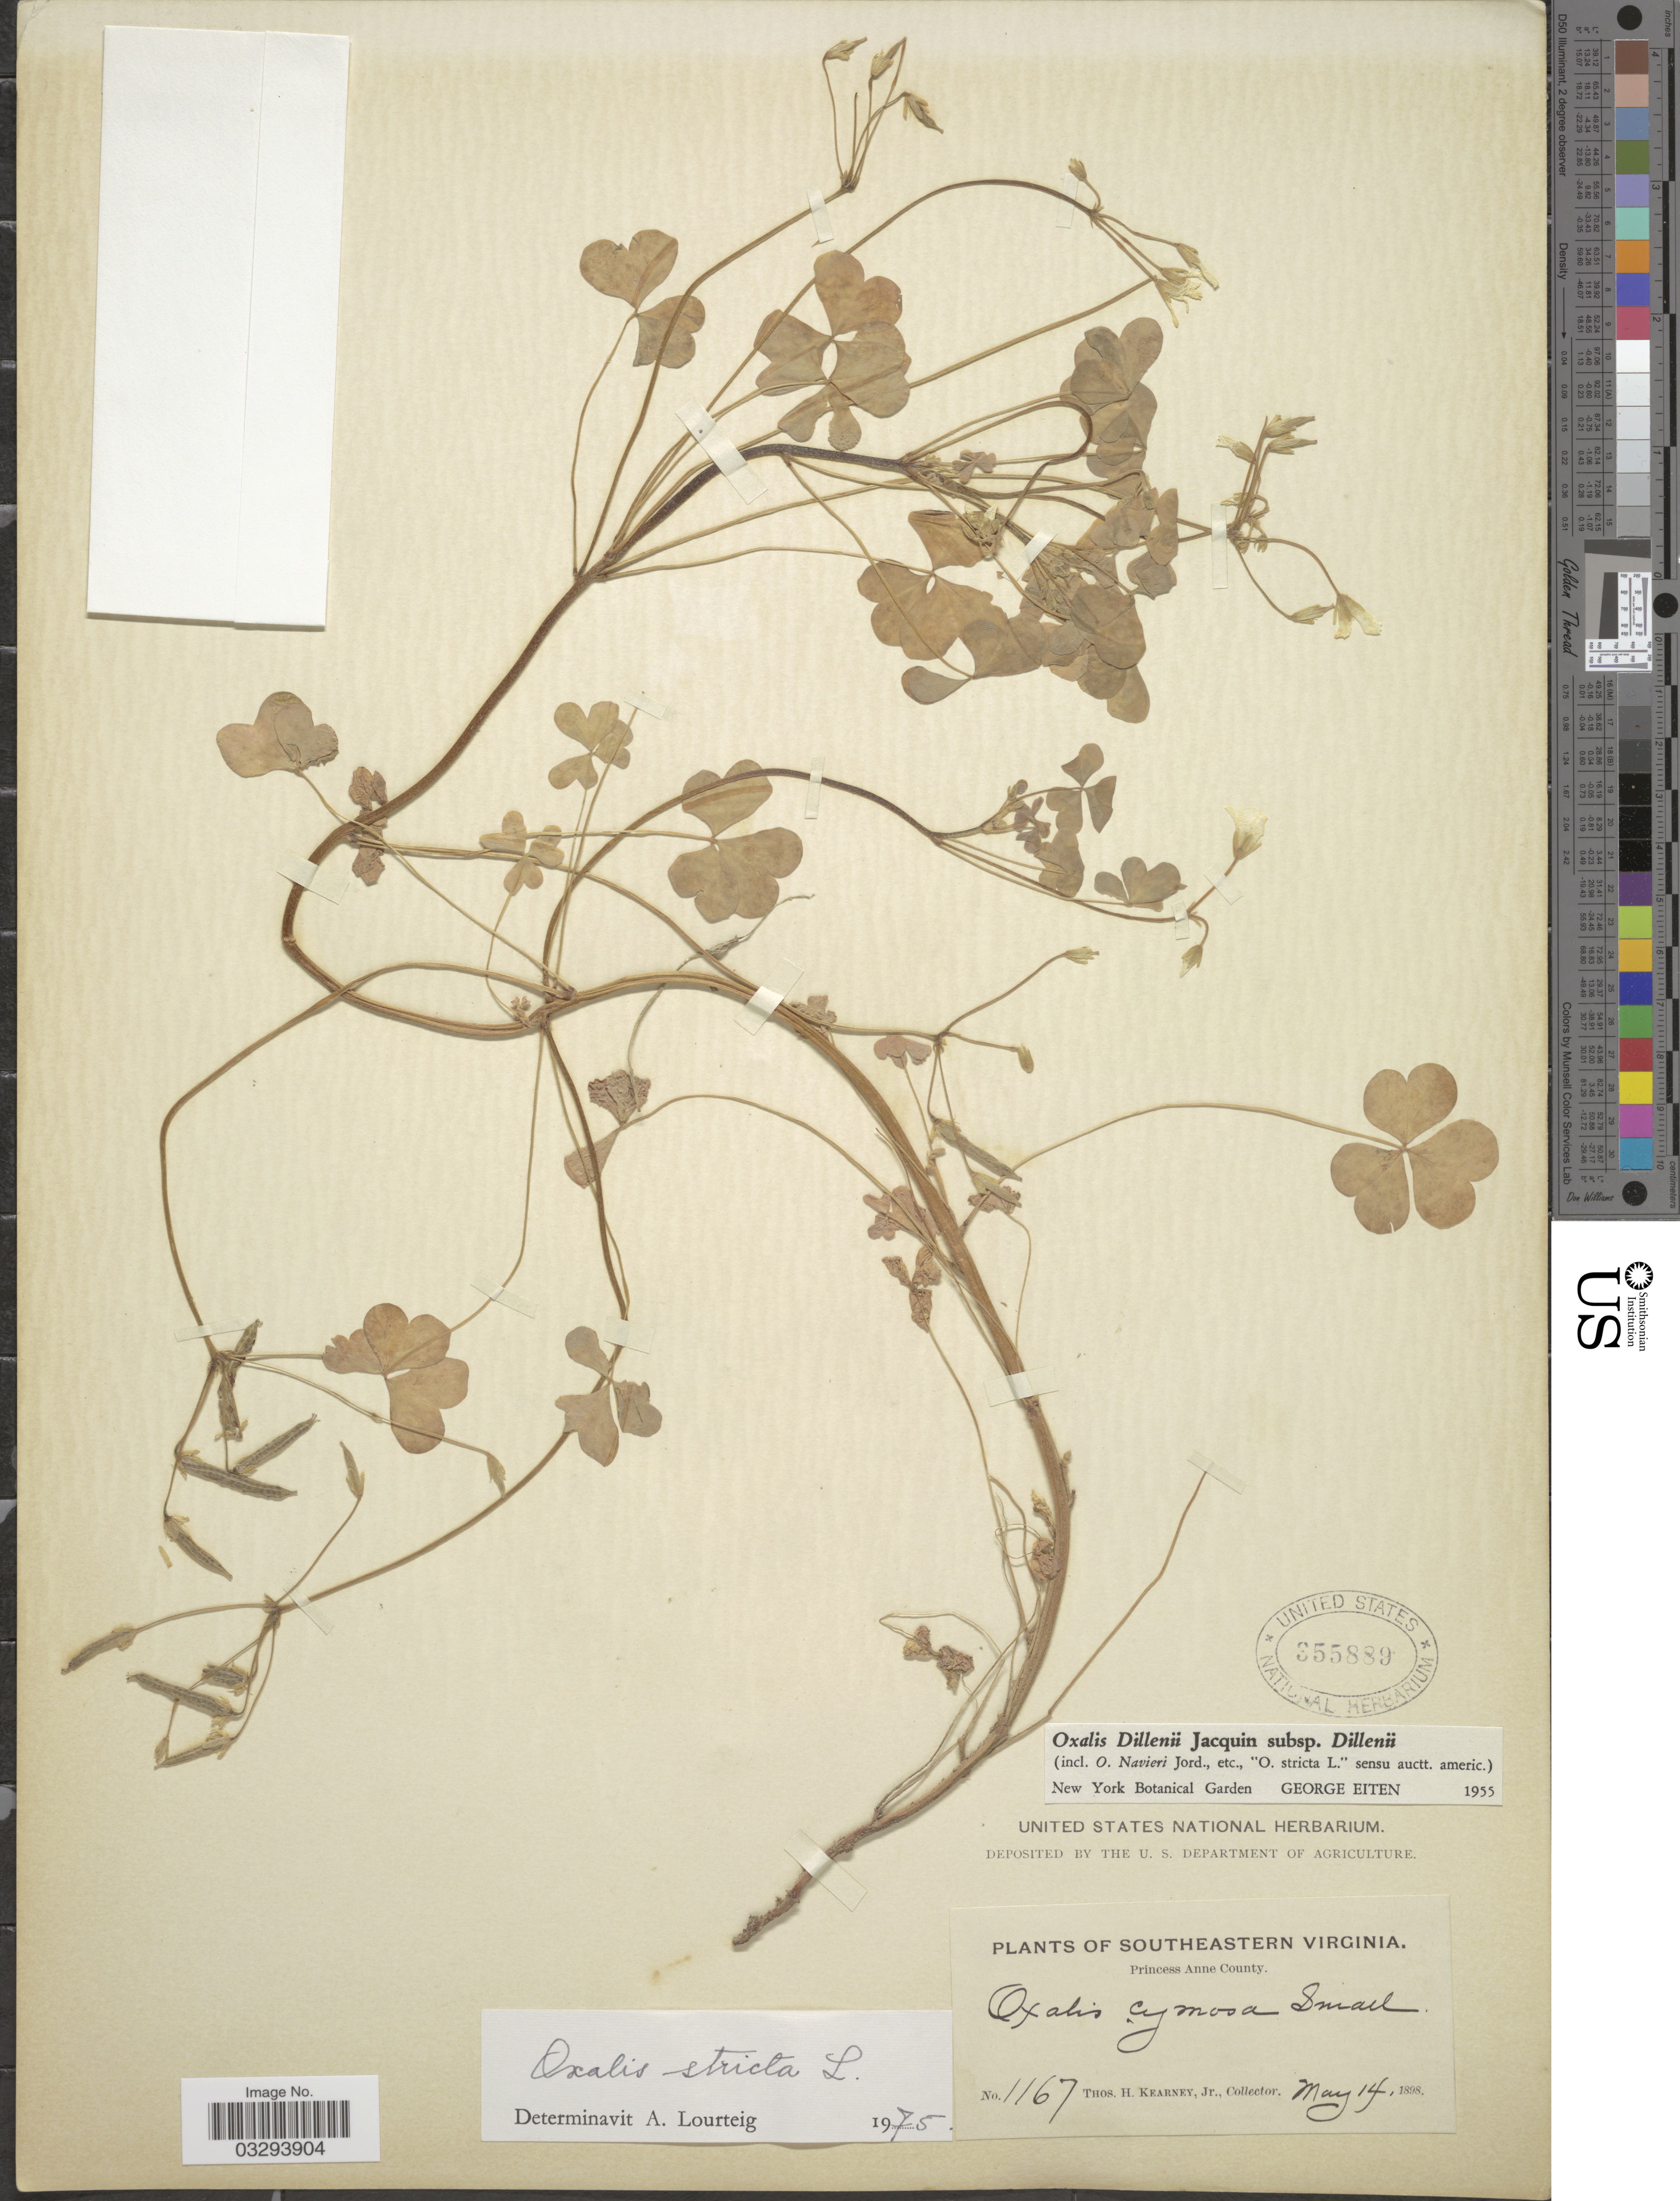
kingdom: Plantae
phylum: Tracheophyta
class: Magnoliopsida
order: Oxalidales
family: Oxalidaceae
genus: Oxalis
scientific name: Oxalis stricta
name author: L.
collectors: T. H. Kearney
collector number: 1167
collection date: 1898-05-14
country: United States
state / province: Virginia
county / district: City of Virginia Beach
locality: Southeastern Virginia. Princess Anne County.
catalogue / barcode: US 355889